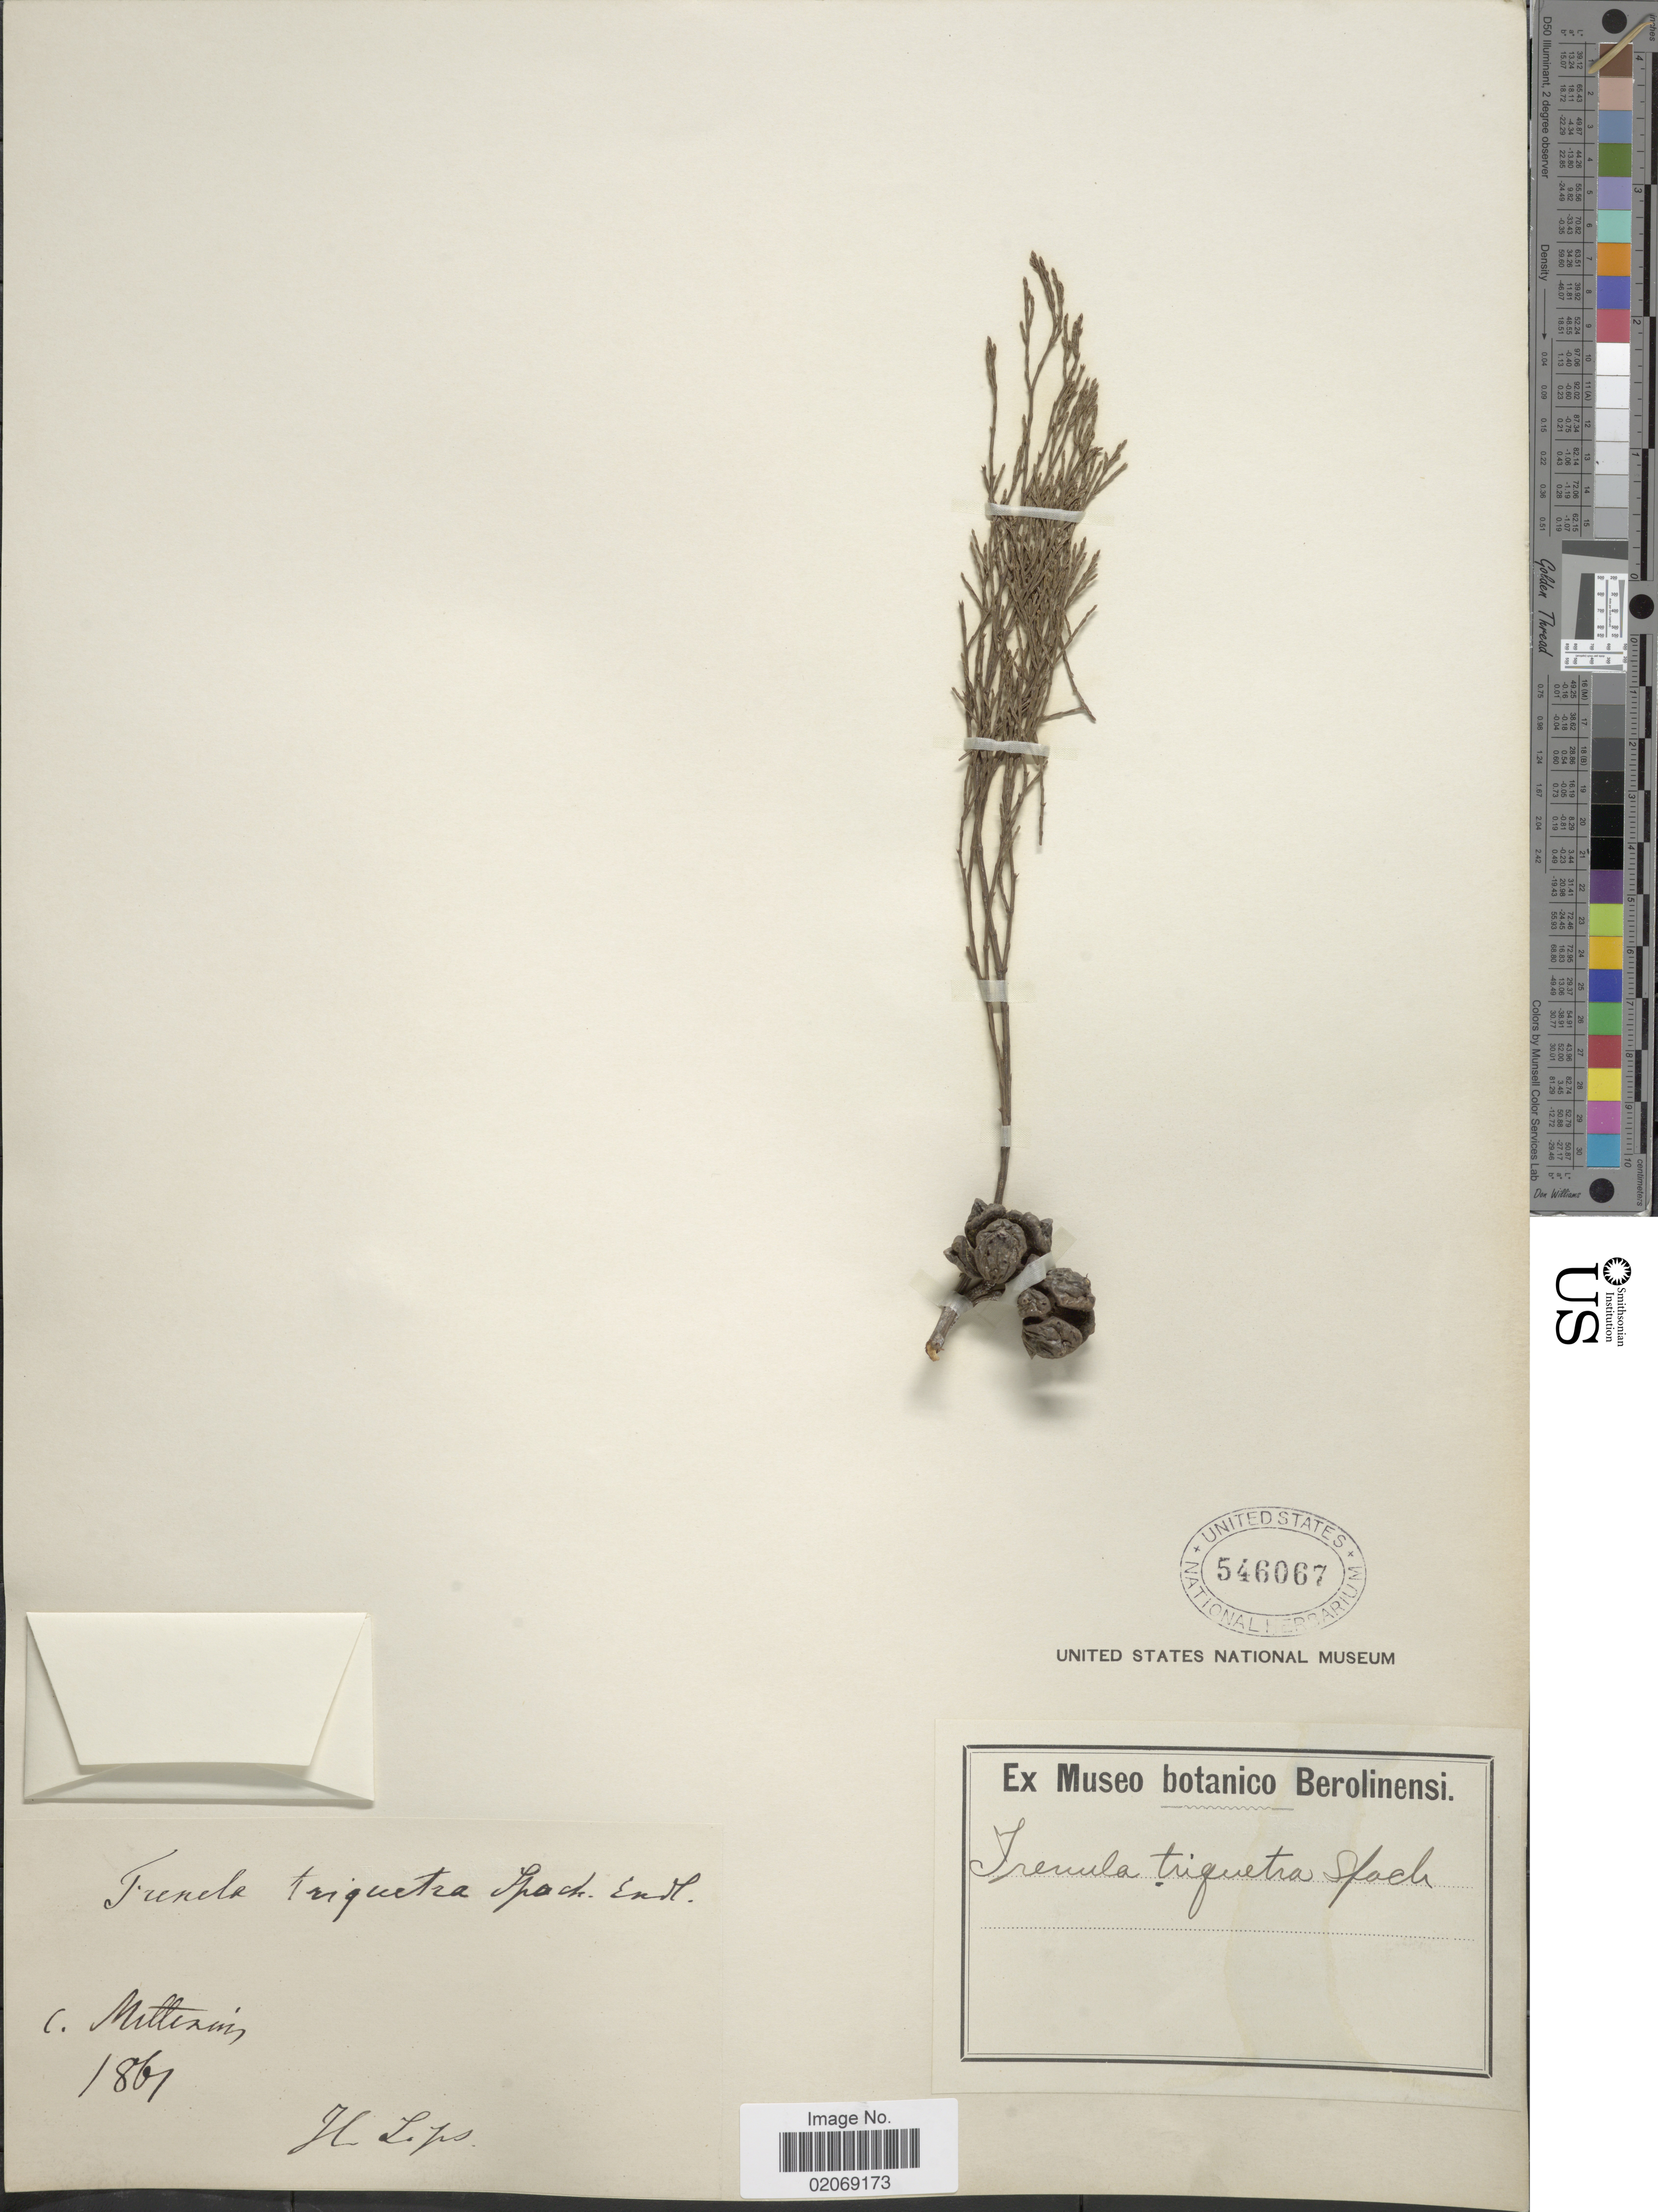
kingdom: Plantae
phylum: Tracheophyta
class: Pinopsida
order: Pinales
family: Cupressaceae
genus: Callitris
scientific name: Callitris rhomboidea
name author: R. Br. ex Rich. & A. Rich.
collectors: H. Lips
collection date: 1861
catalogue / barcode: US 546067